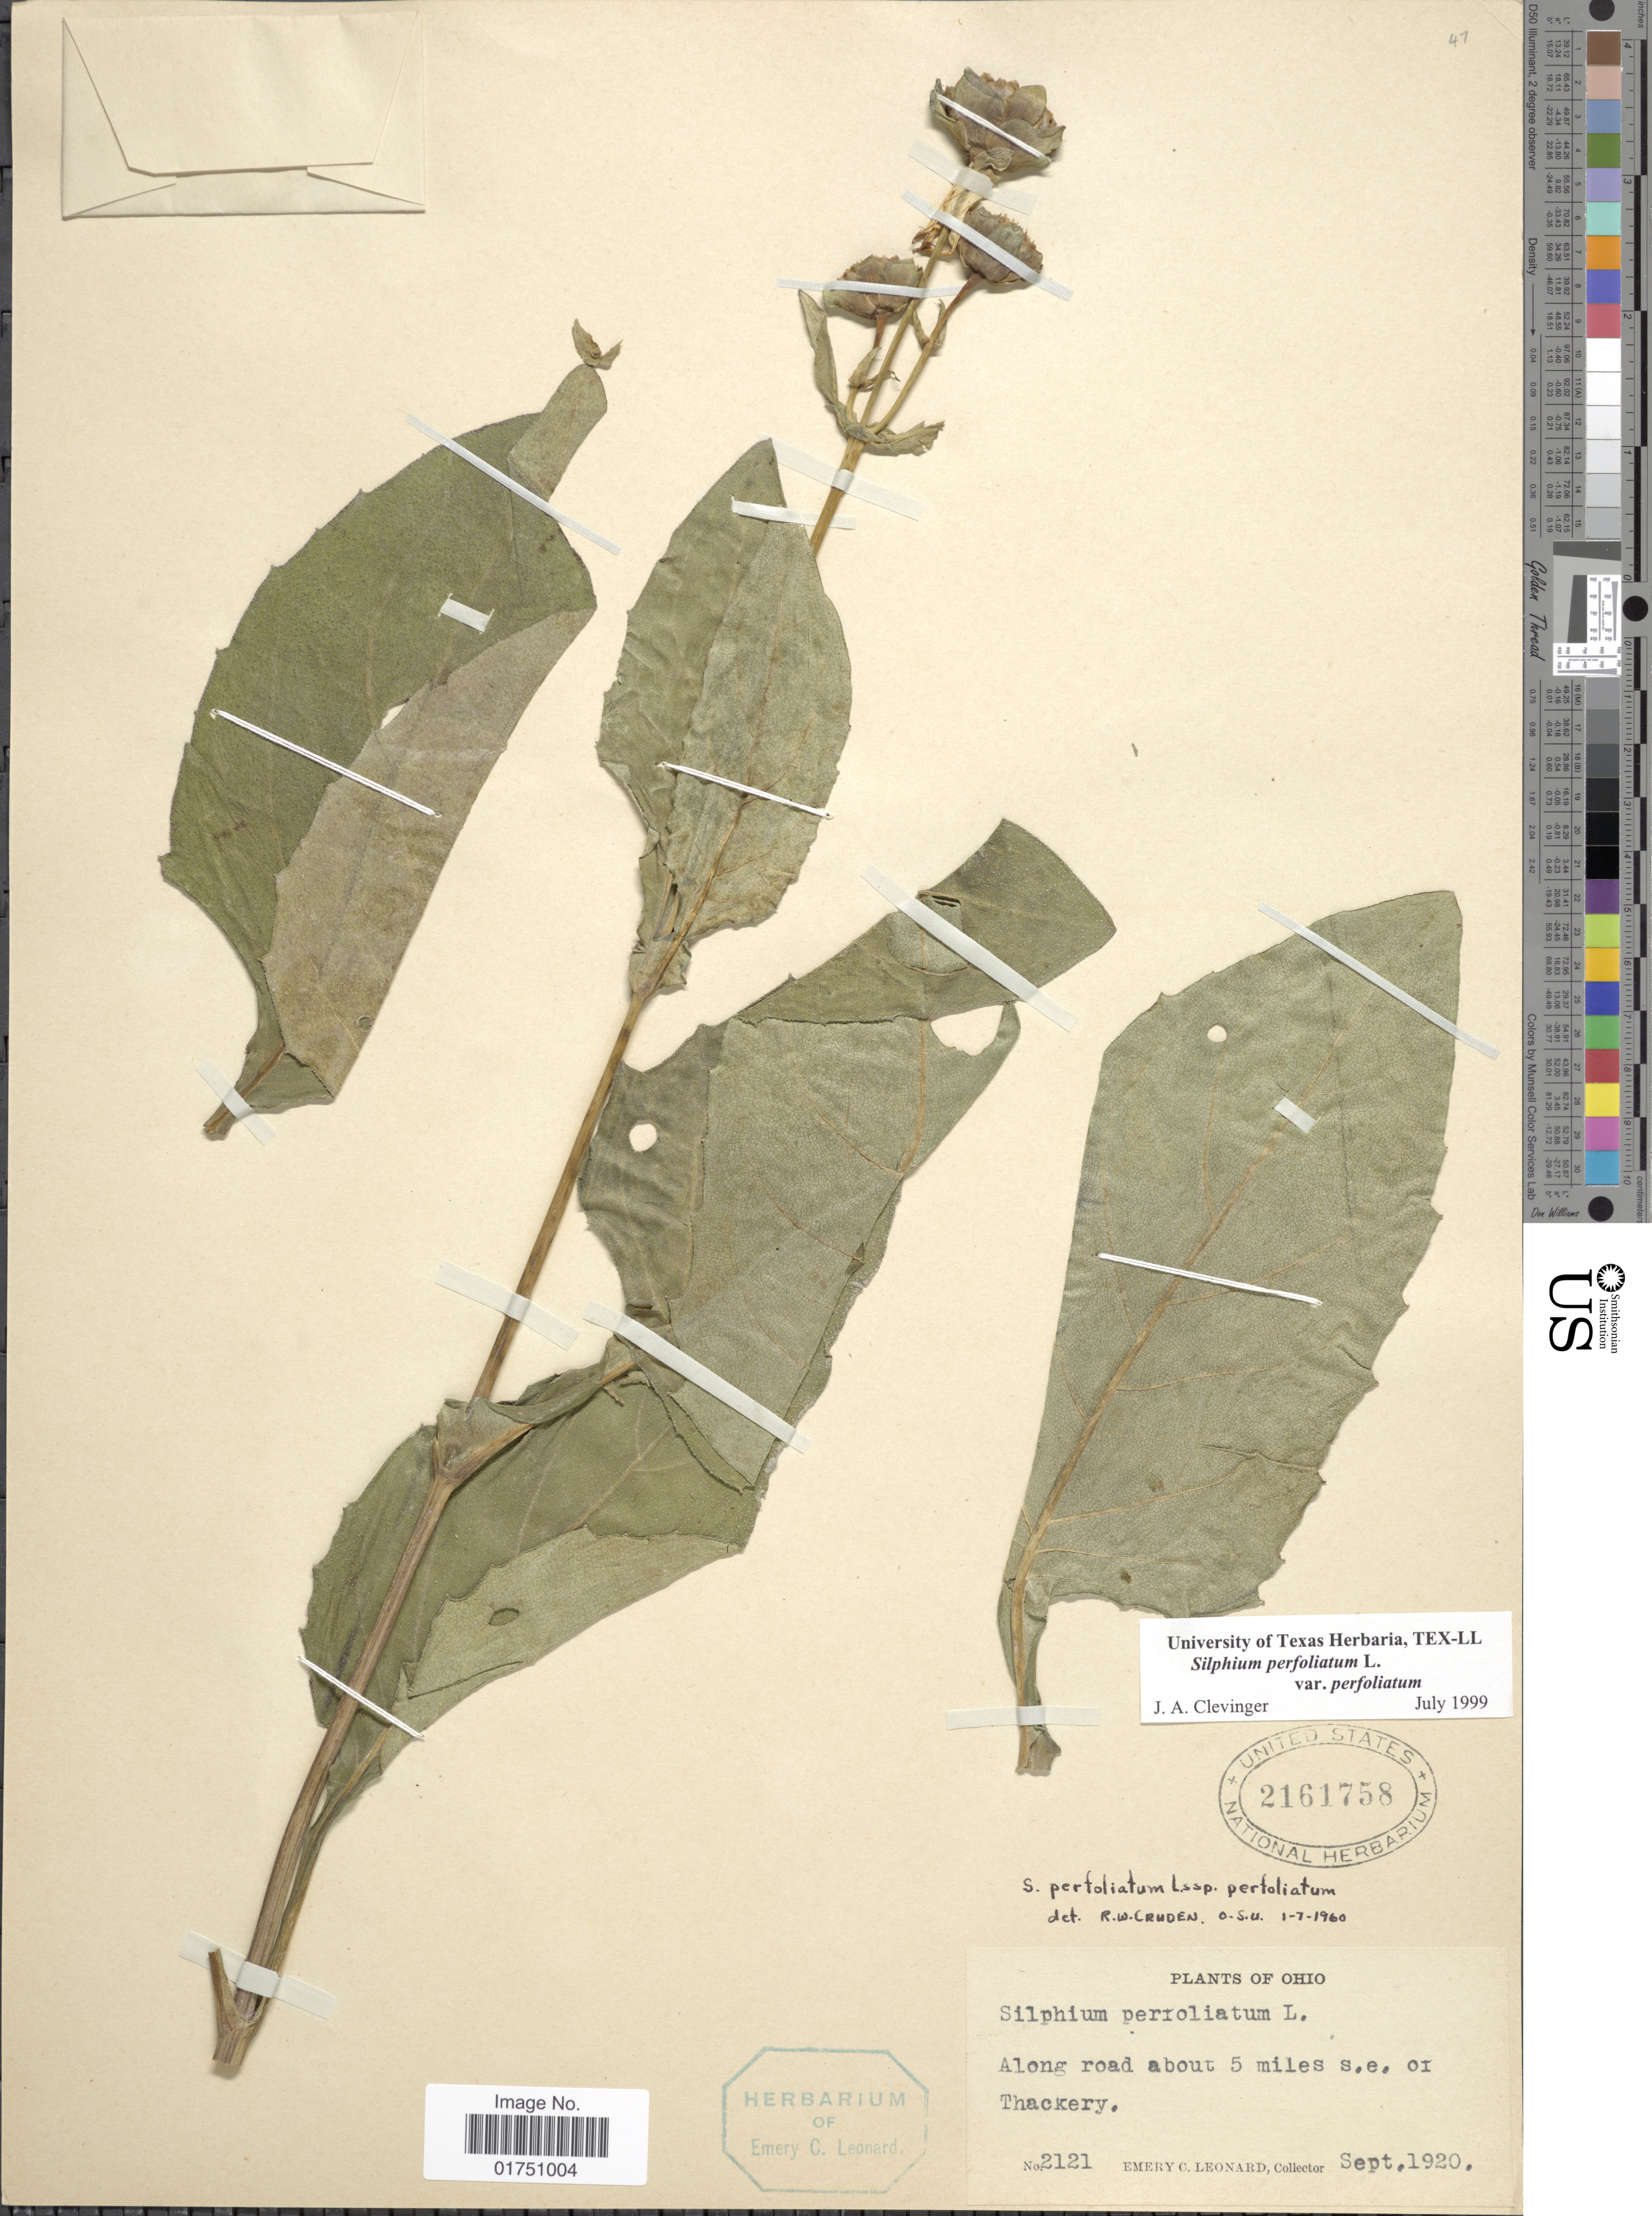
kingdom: Plantae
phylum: Tracheophyta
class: Magnoliopsida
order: Asterales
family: Asteraceae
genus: Silphium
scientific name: Silphium perfoliatum var. perfoliatum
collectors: E. C. Leonard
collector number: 2121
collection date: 1920-09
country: United States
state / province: Ohio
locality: Along road about 5 miles s.e. of Thackery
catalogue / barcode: US 2161758